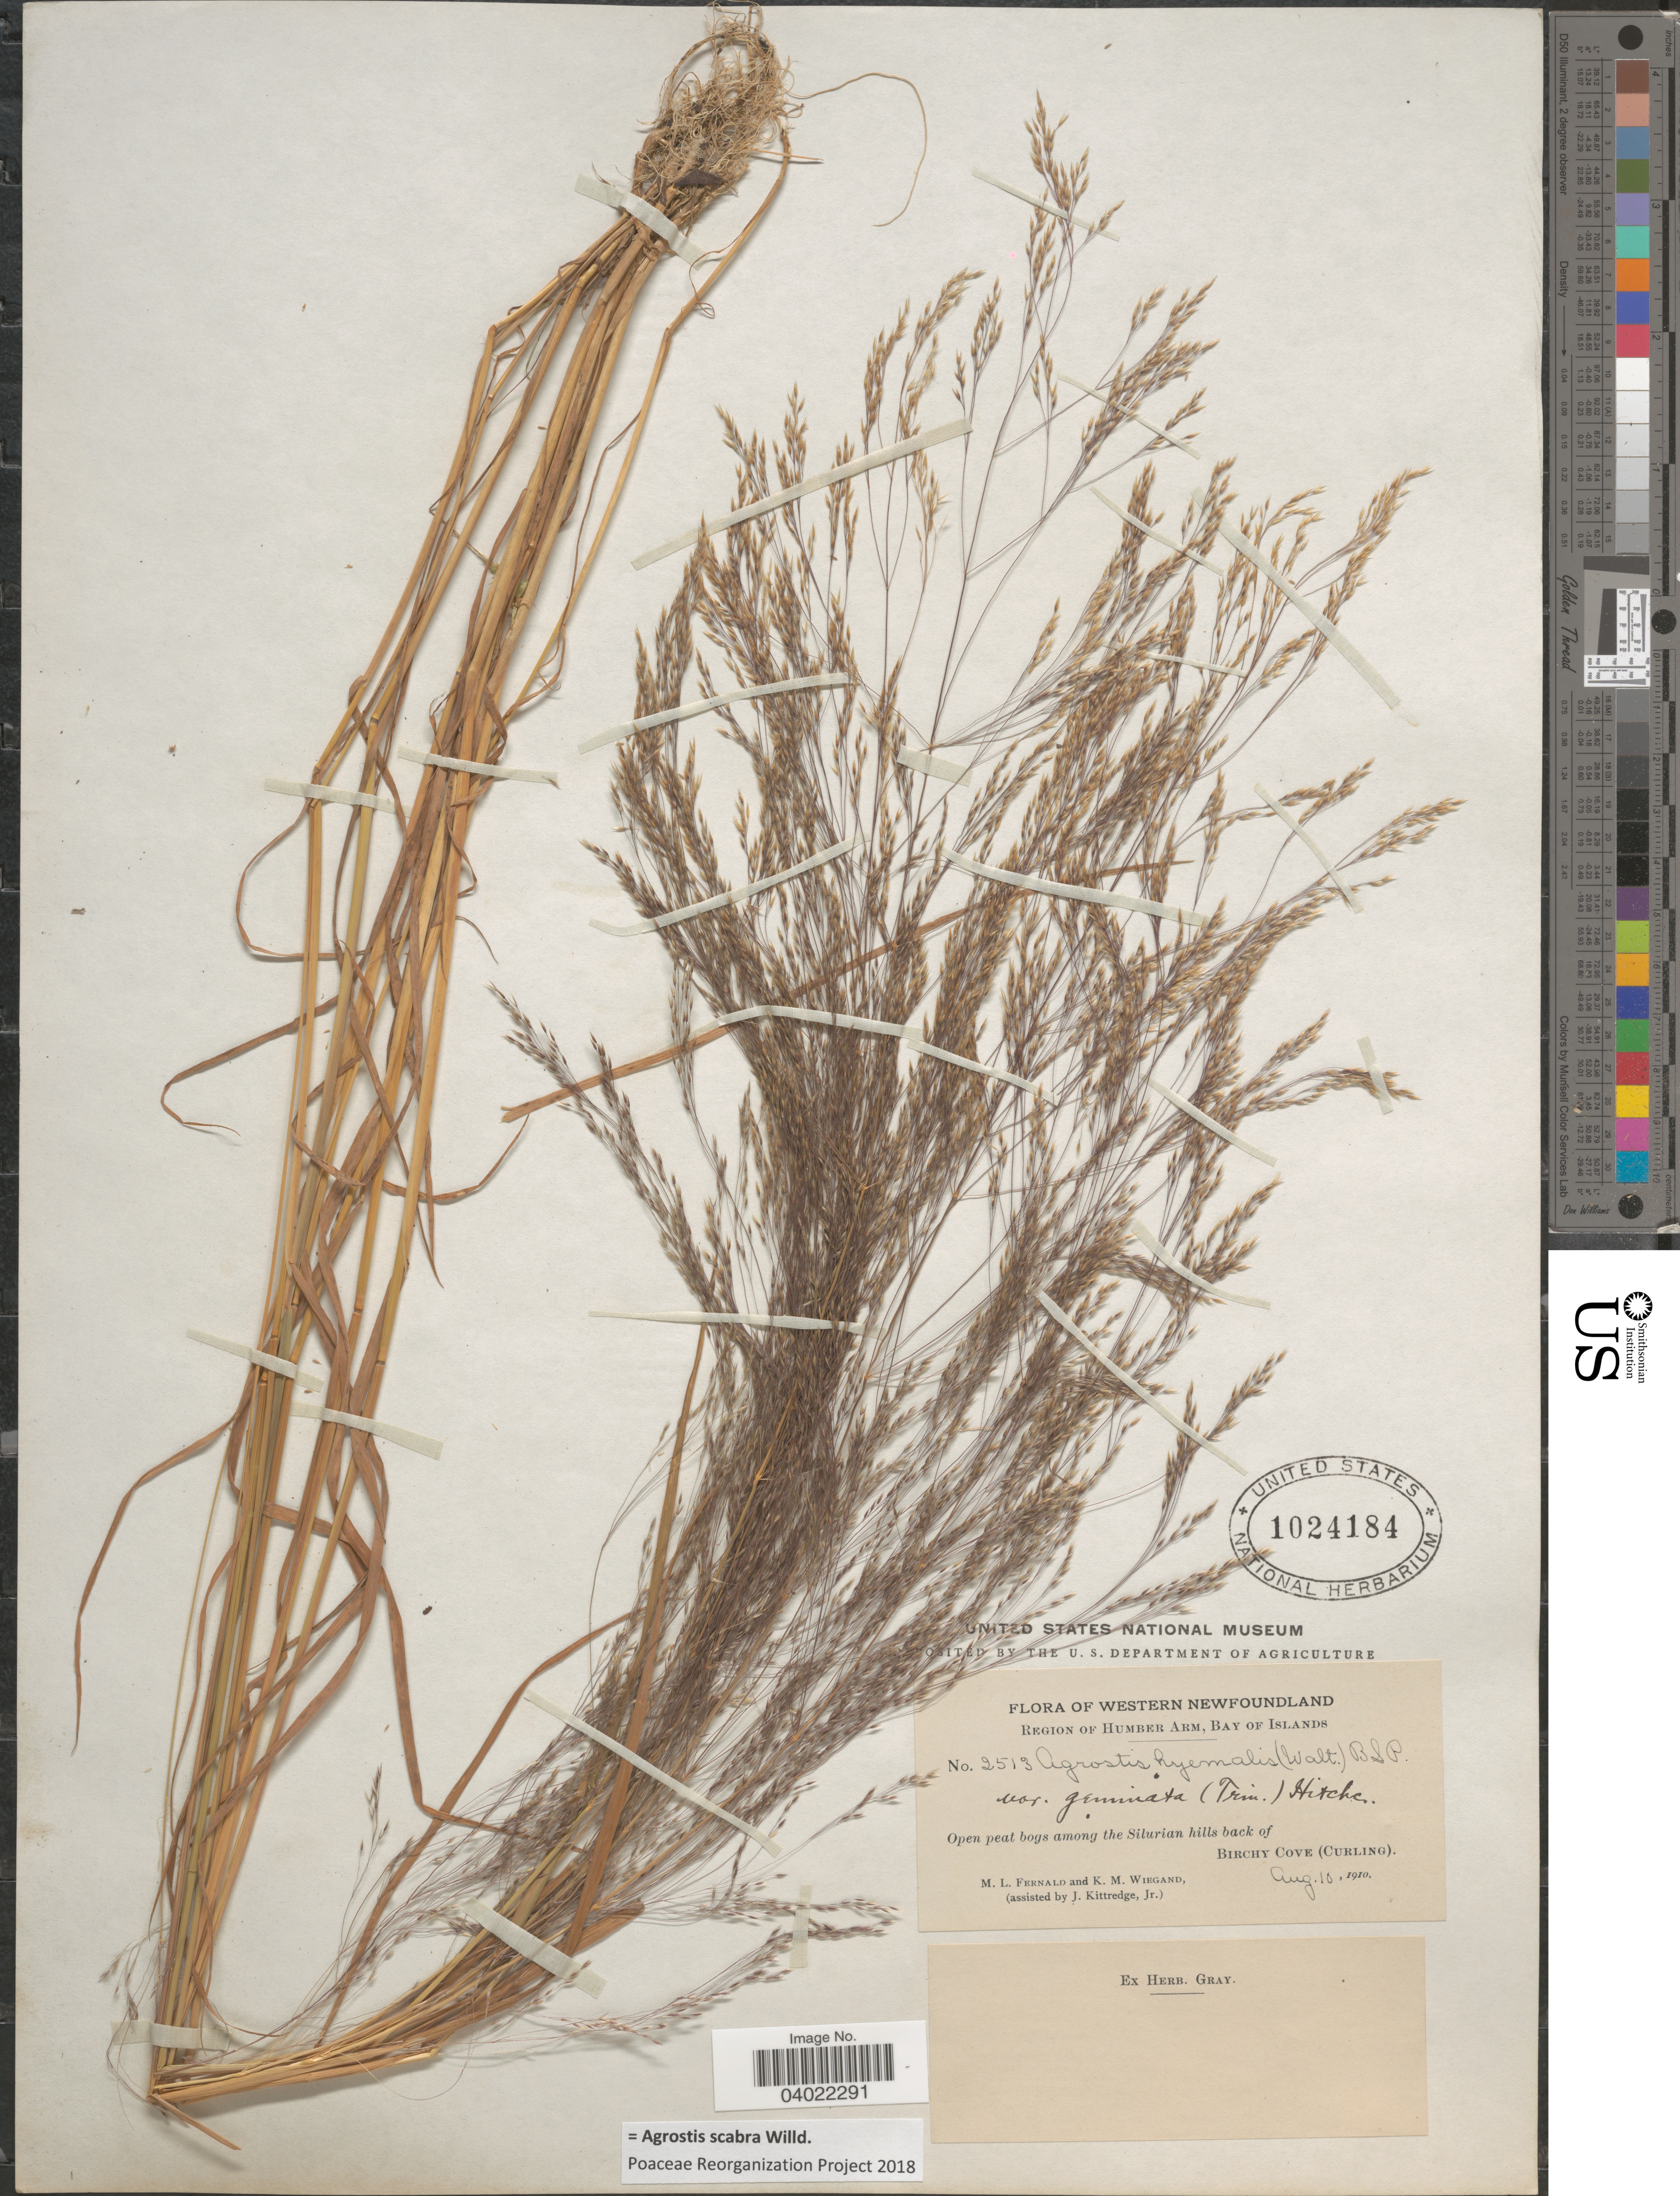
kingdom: Plantae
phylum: Tracheophyta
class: Liliopsida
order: Poales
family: Poaceae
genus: Agrostis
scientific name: Agrostis scabra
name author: Willd.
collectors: M. L. Fernald, K. M. Wiegand & J. Kittredge Jr.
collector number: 2513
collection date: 1910-08-10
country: Canada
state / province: Newfoundland and Labrador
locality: Western Newfoundland. Region of Humber Arm, Bay of Islands. Open peat bogs among the Silurian hills back of Birchy Cove (Curling).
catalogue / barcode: US 1024184